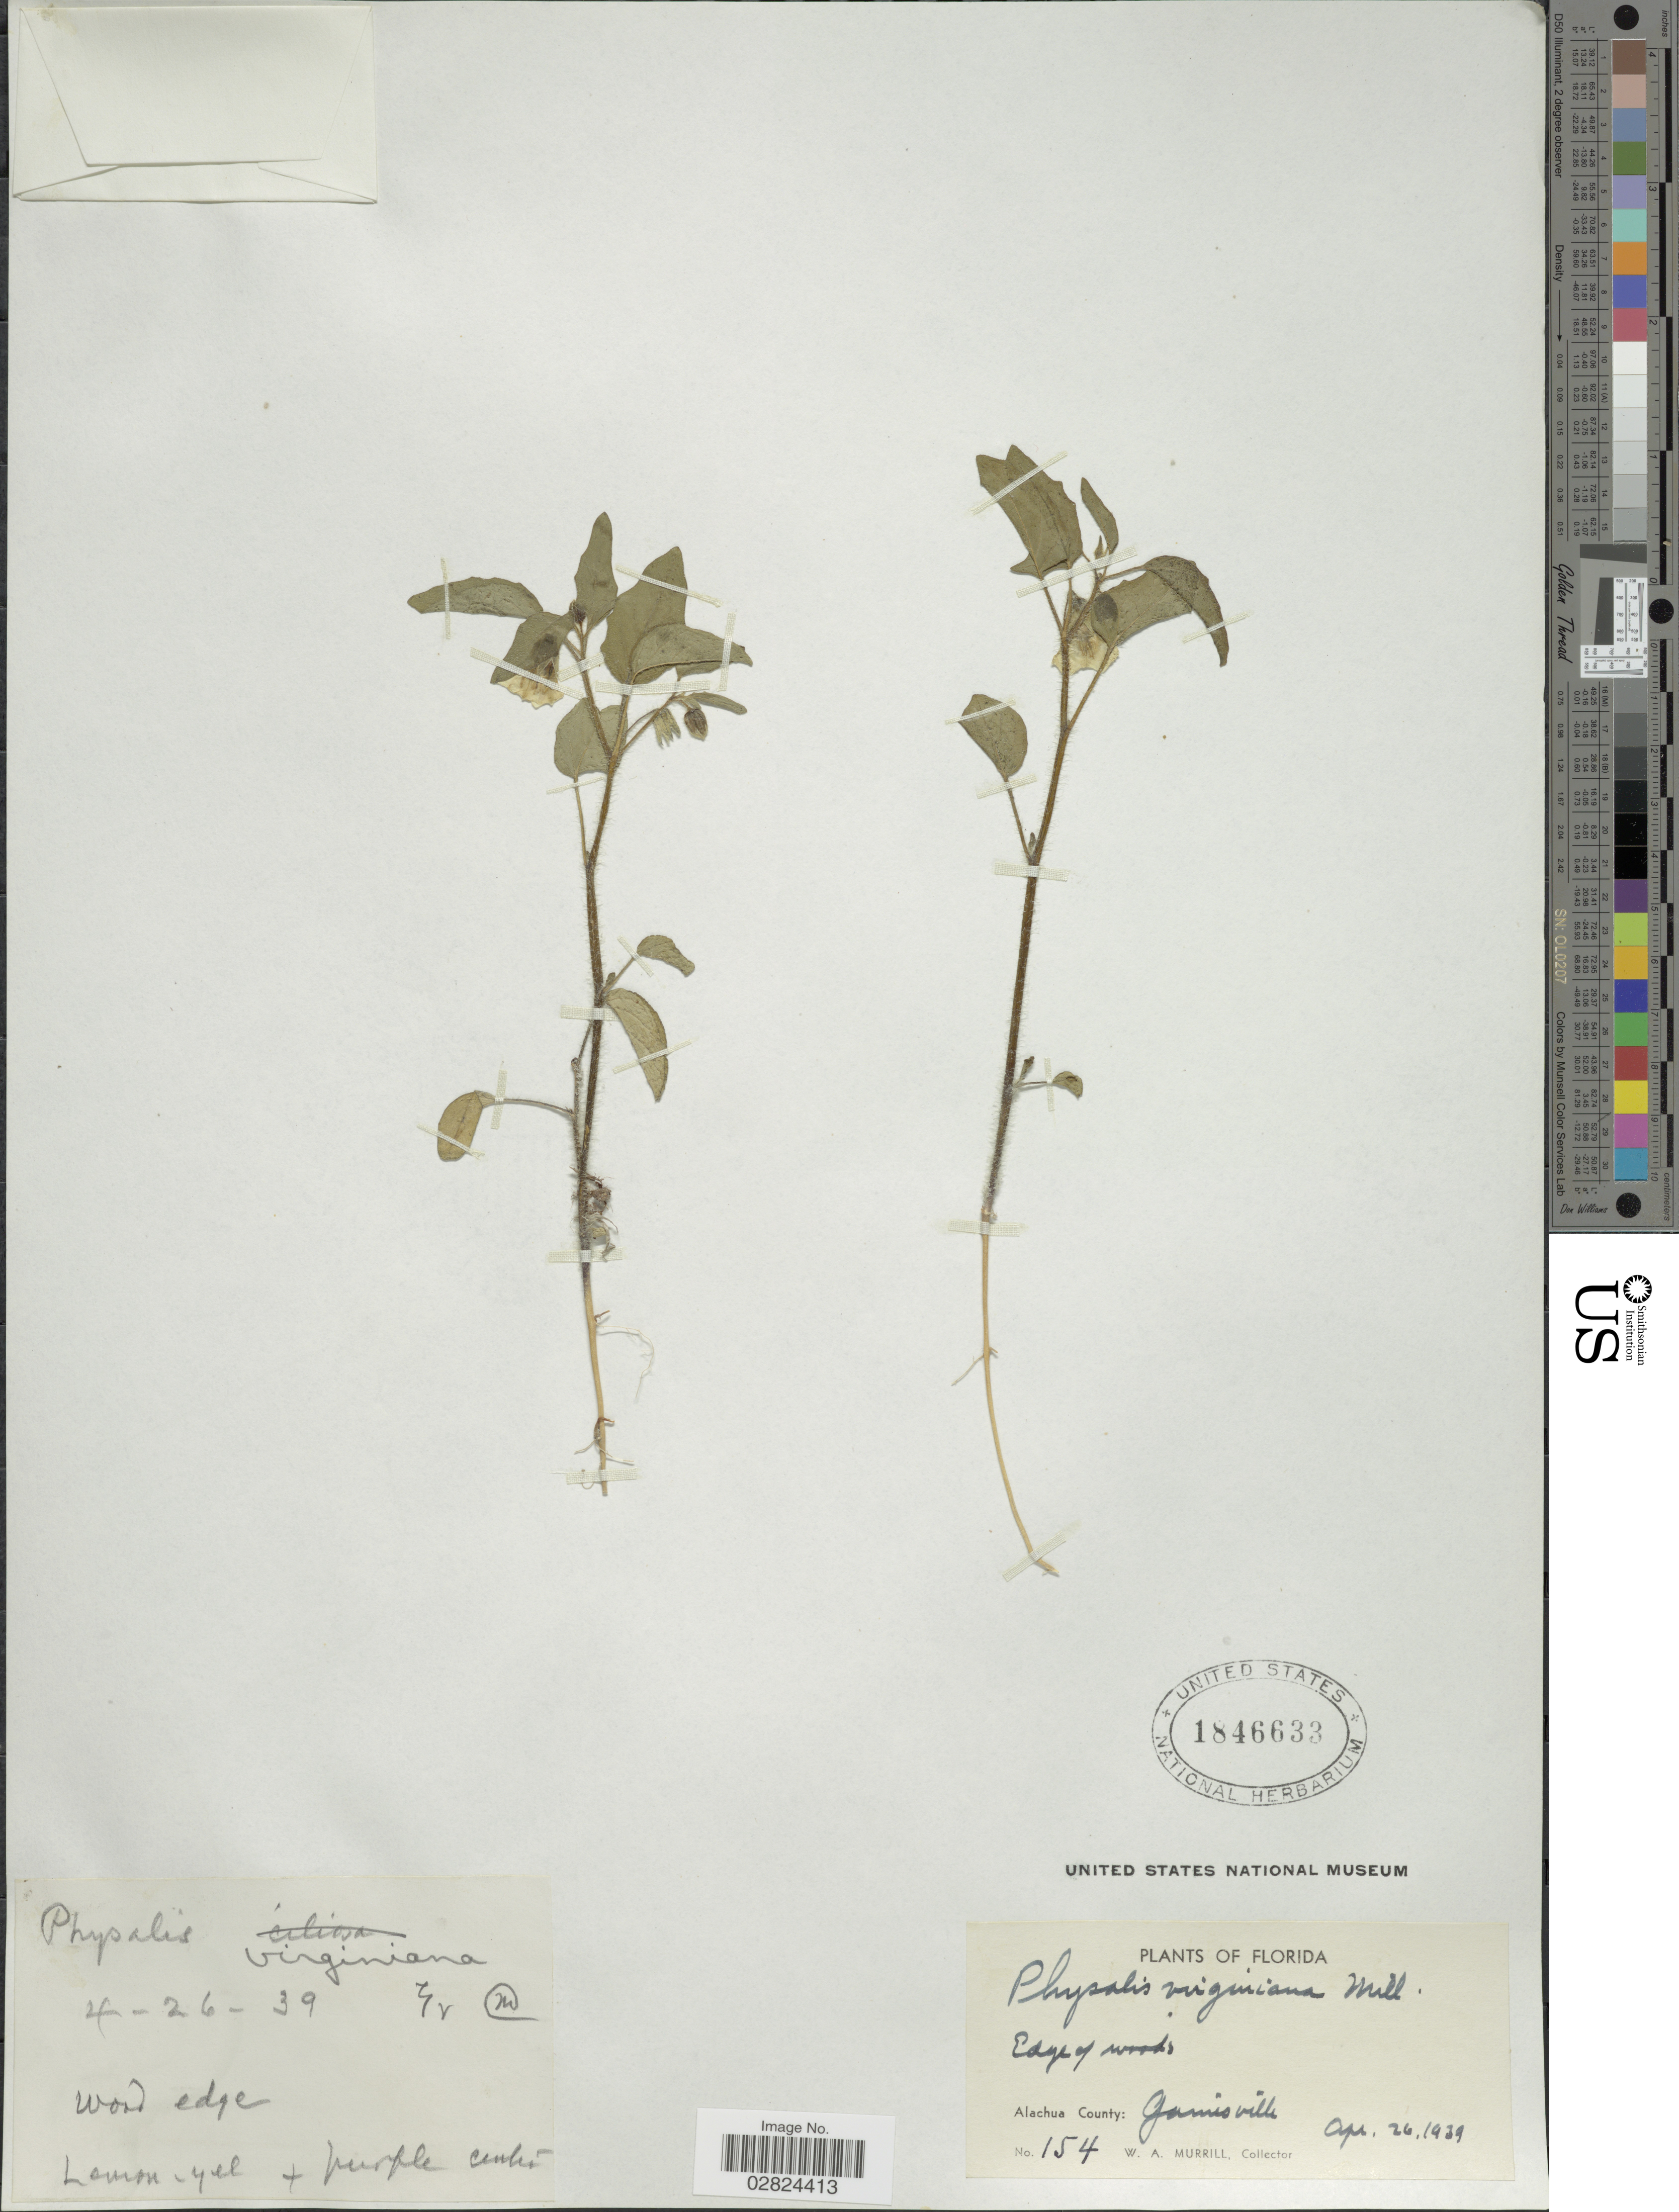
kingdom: Plantae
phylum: Tracheophyta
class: Magnoliopsida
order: Solanales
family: Solanaceae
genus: Physalis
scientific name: Physalis virginiana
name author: Mill.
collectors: W. A. Murrill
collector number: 154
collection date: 1939-04-26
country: United States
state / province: Florida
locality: Alachua County: Gainsville.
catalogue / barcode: US 1846633